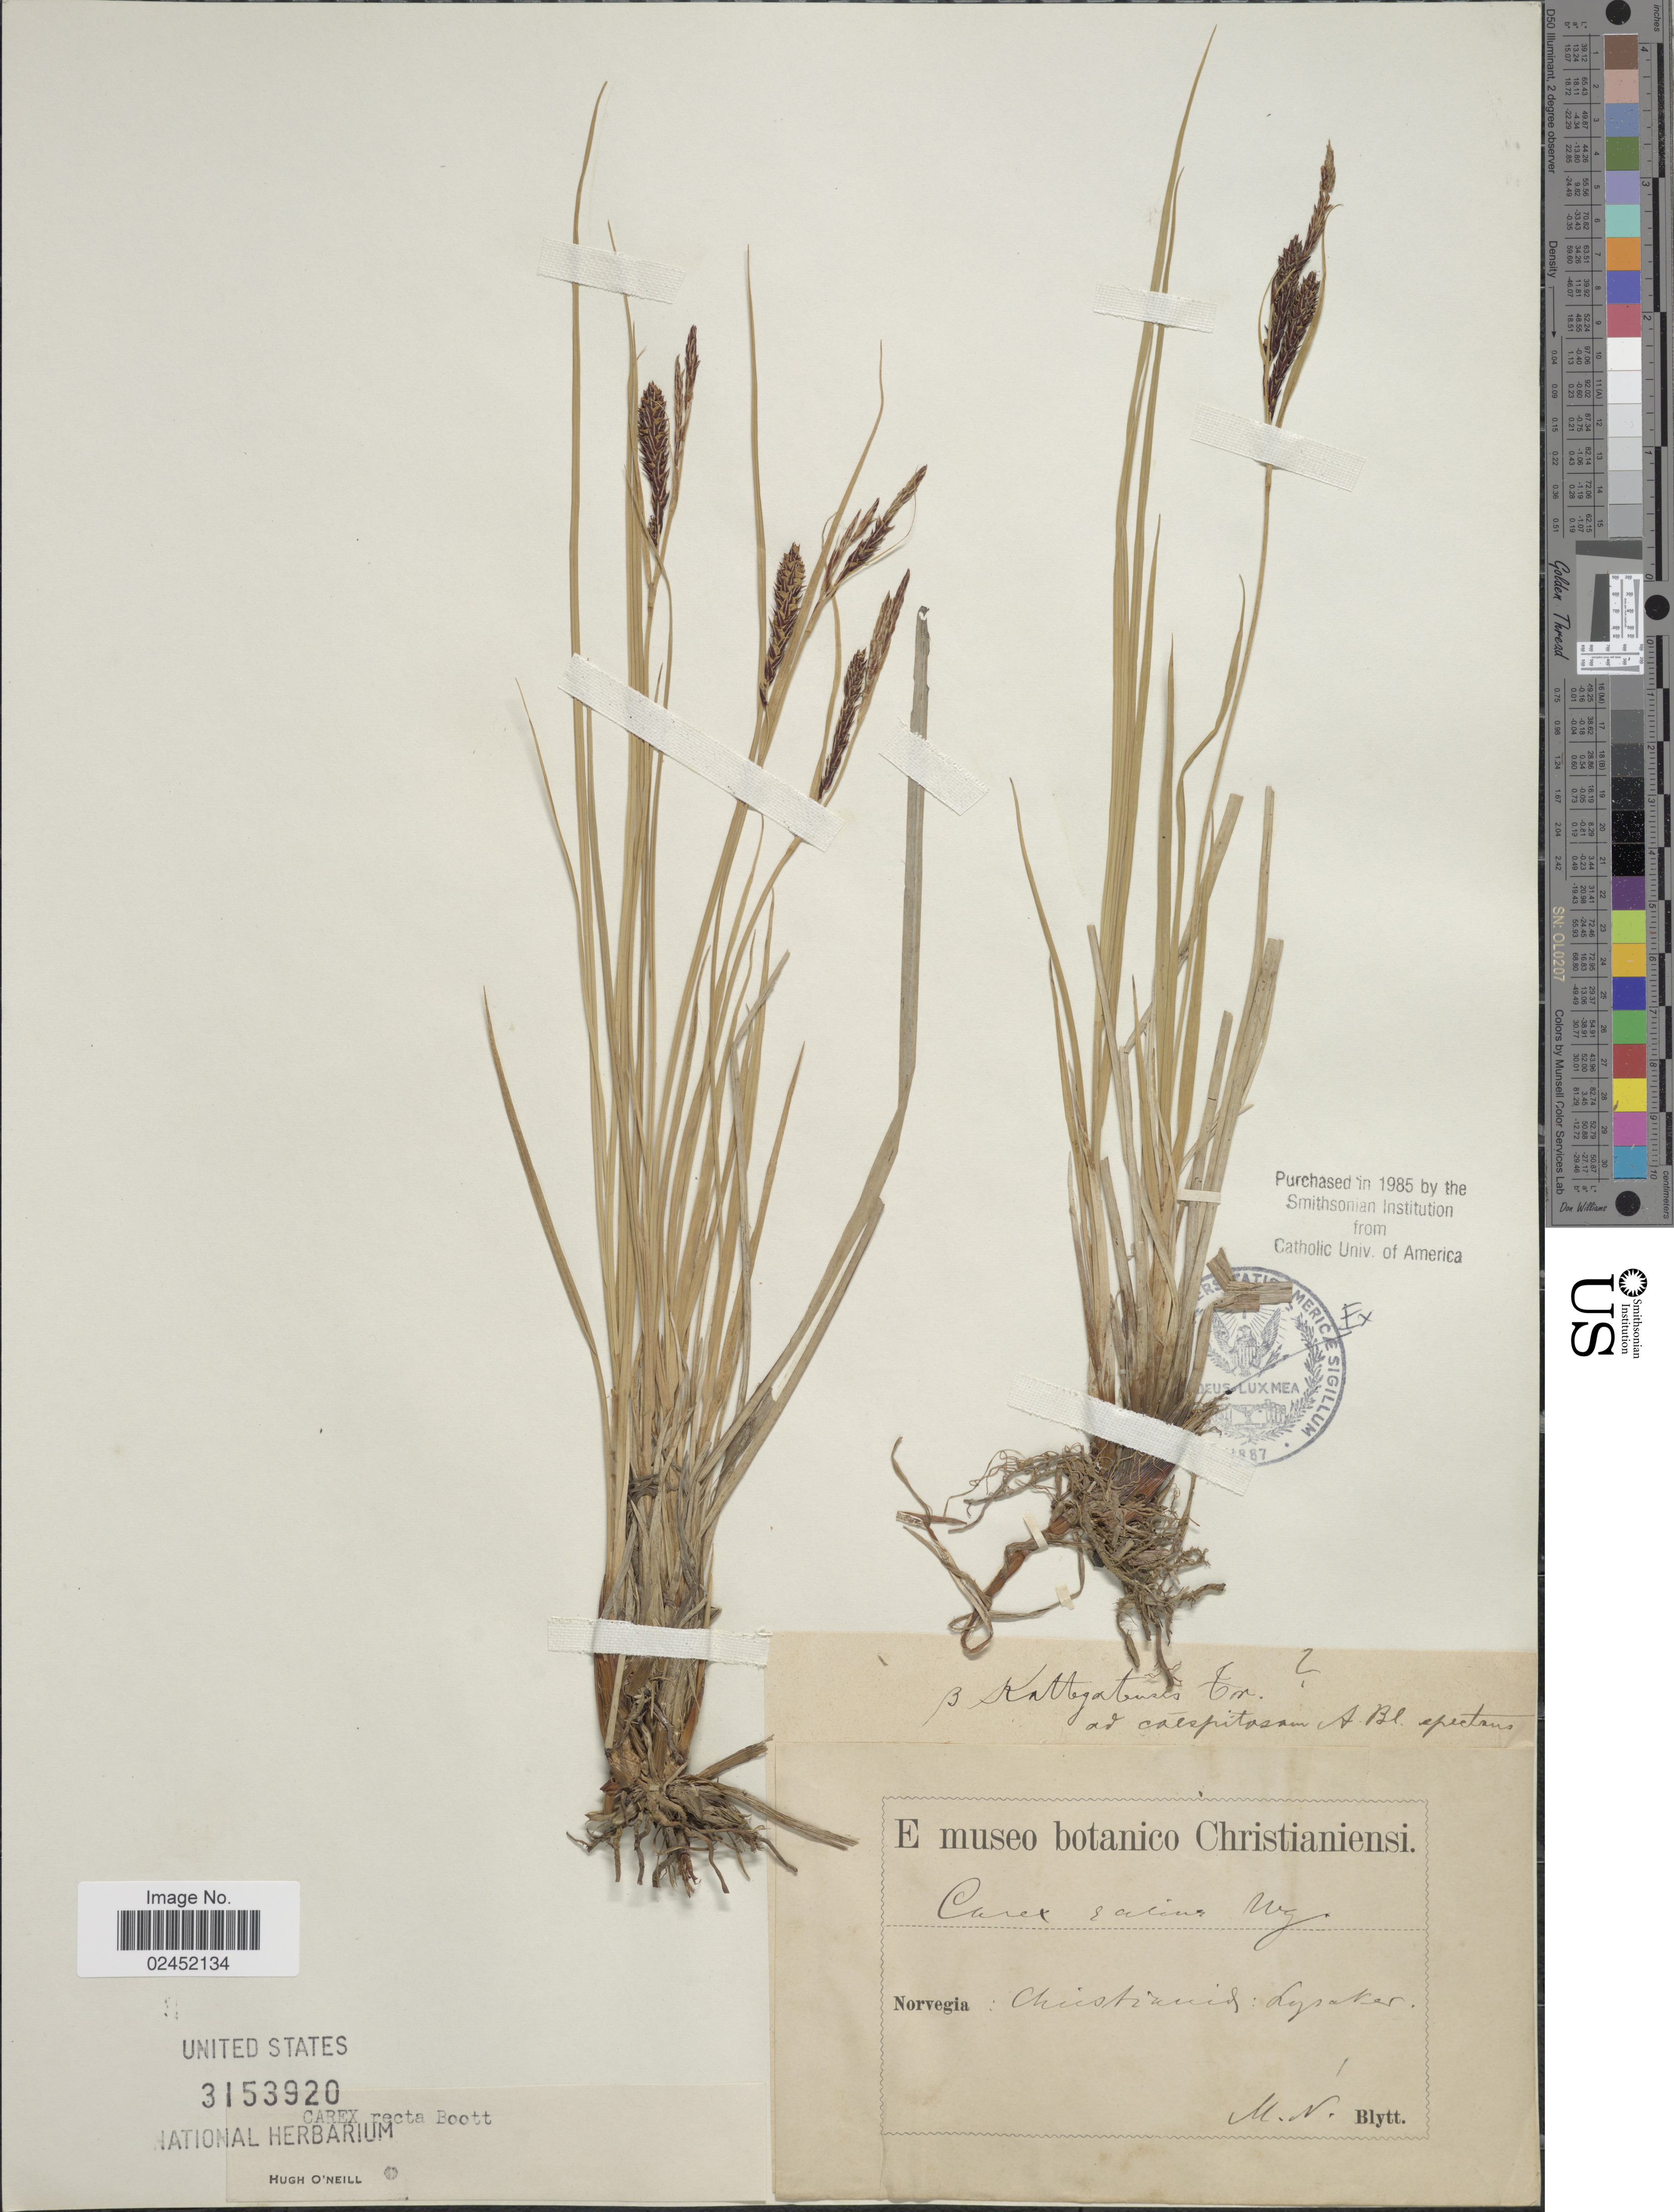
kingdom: Plantae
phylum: Tracheophyta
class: Liliopsida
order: Poales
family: Cyperaceae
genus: Carex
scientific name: Carex recta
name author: Boott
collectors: M. N. Blytt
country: Norway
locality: Norvegia: Christiania: Lysaker.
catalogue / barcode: US 3153920